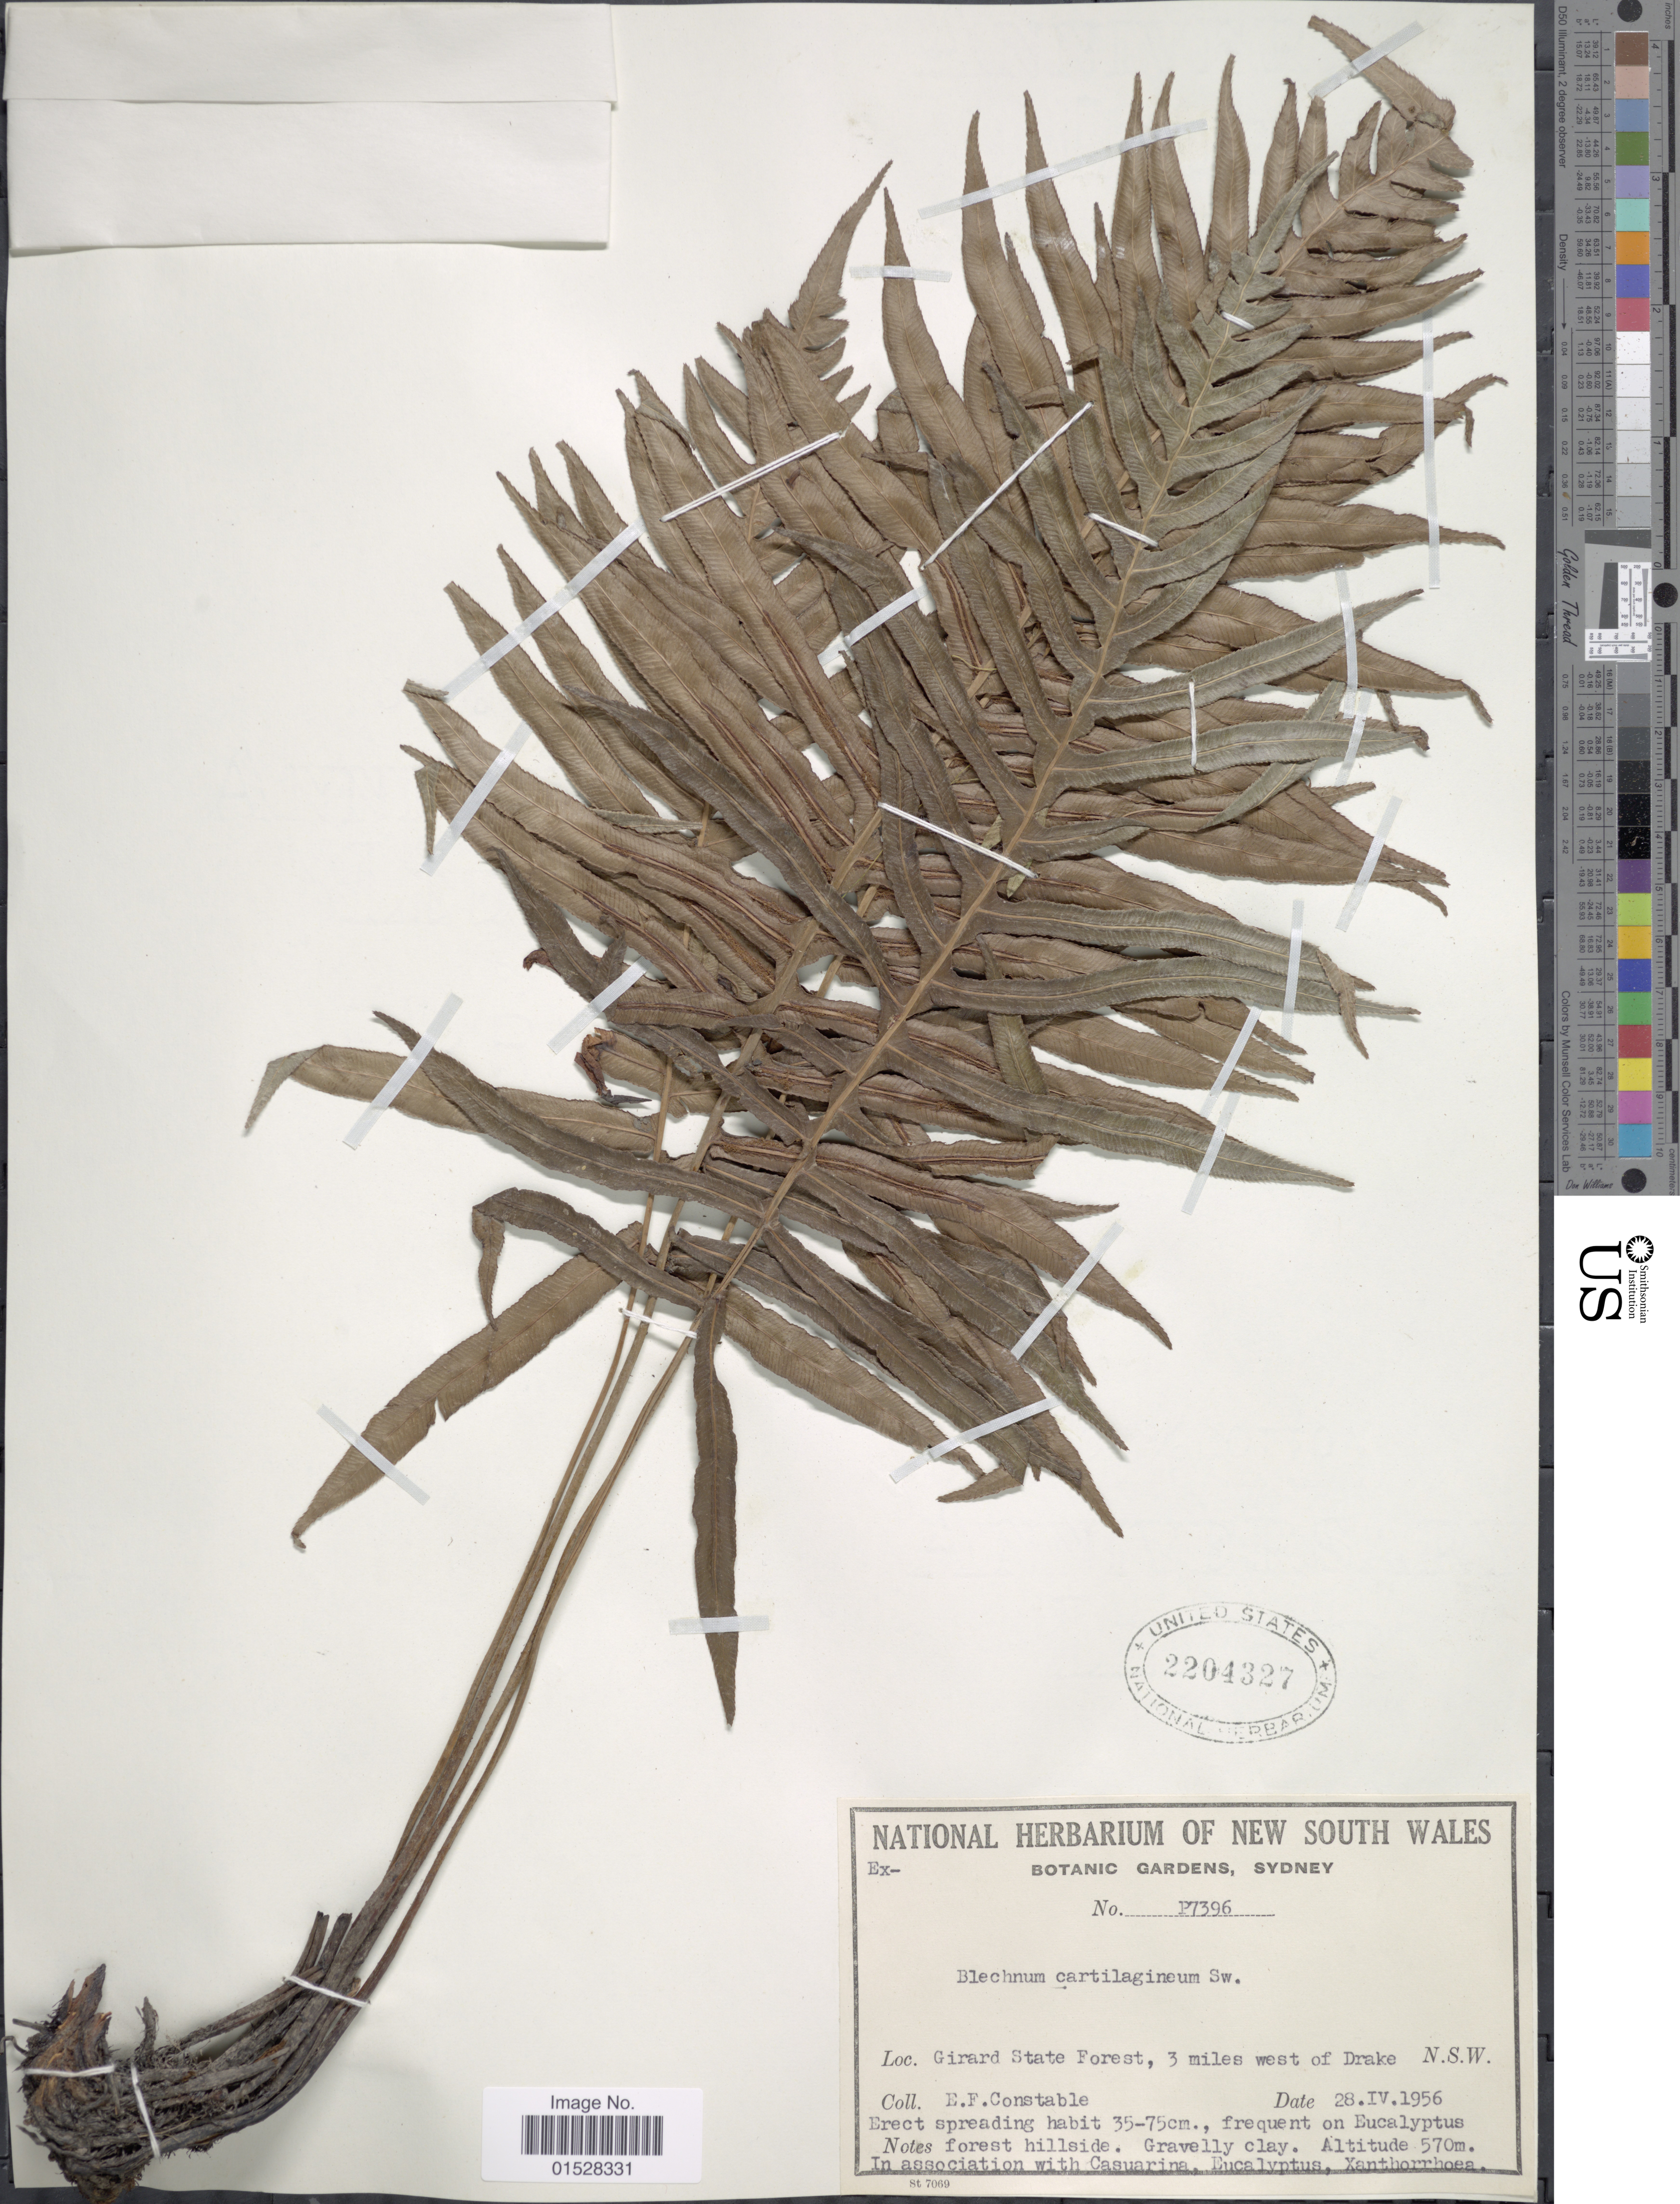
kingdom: Plantae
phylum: Tracheophyta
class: Polypodiopsida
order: Polypodiales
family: Blechnaceae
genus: Blechnum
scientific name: Blechnum cartilagineum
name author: Sw.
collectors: E. F. Constable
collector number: P7396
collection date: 1956-04-28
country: Australia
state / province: New South Wales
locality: Girard State Forest, 3 miles west of Drake.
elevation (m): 570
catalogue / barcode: US 2204327